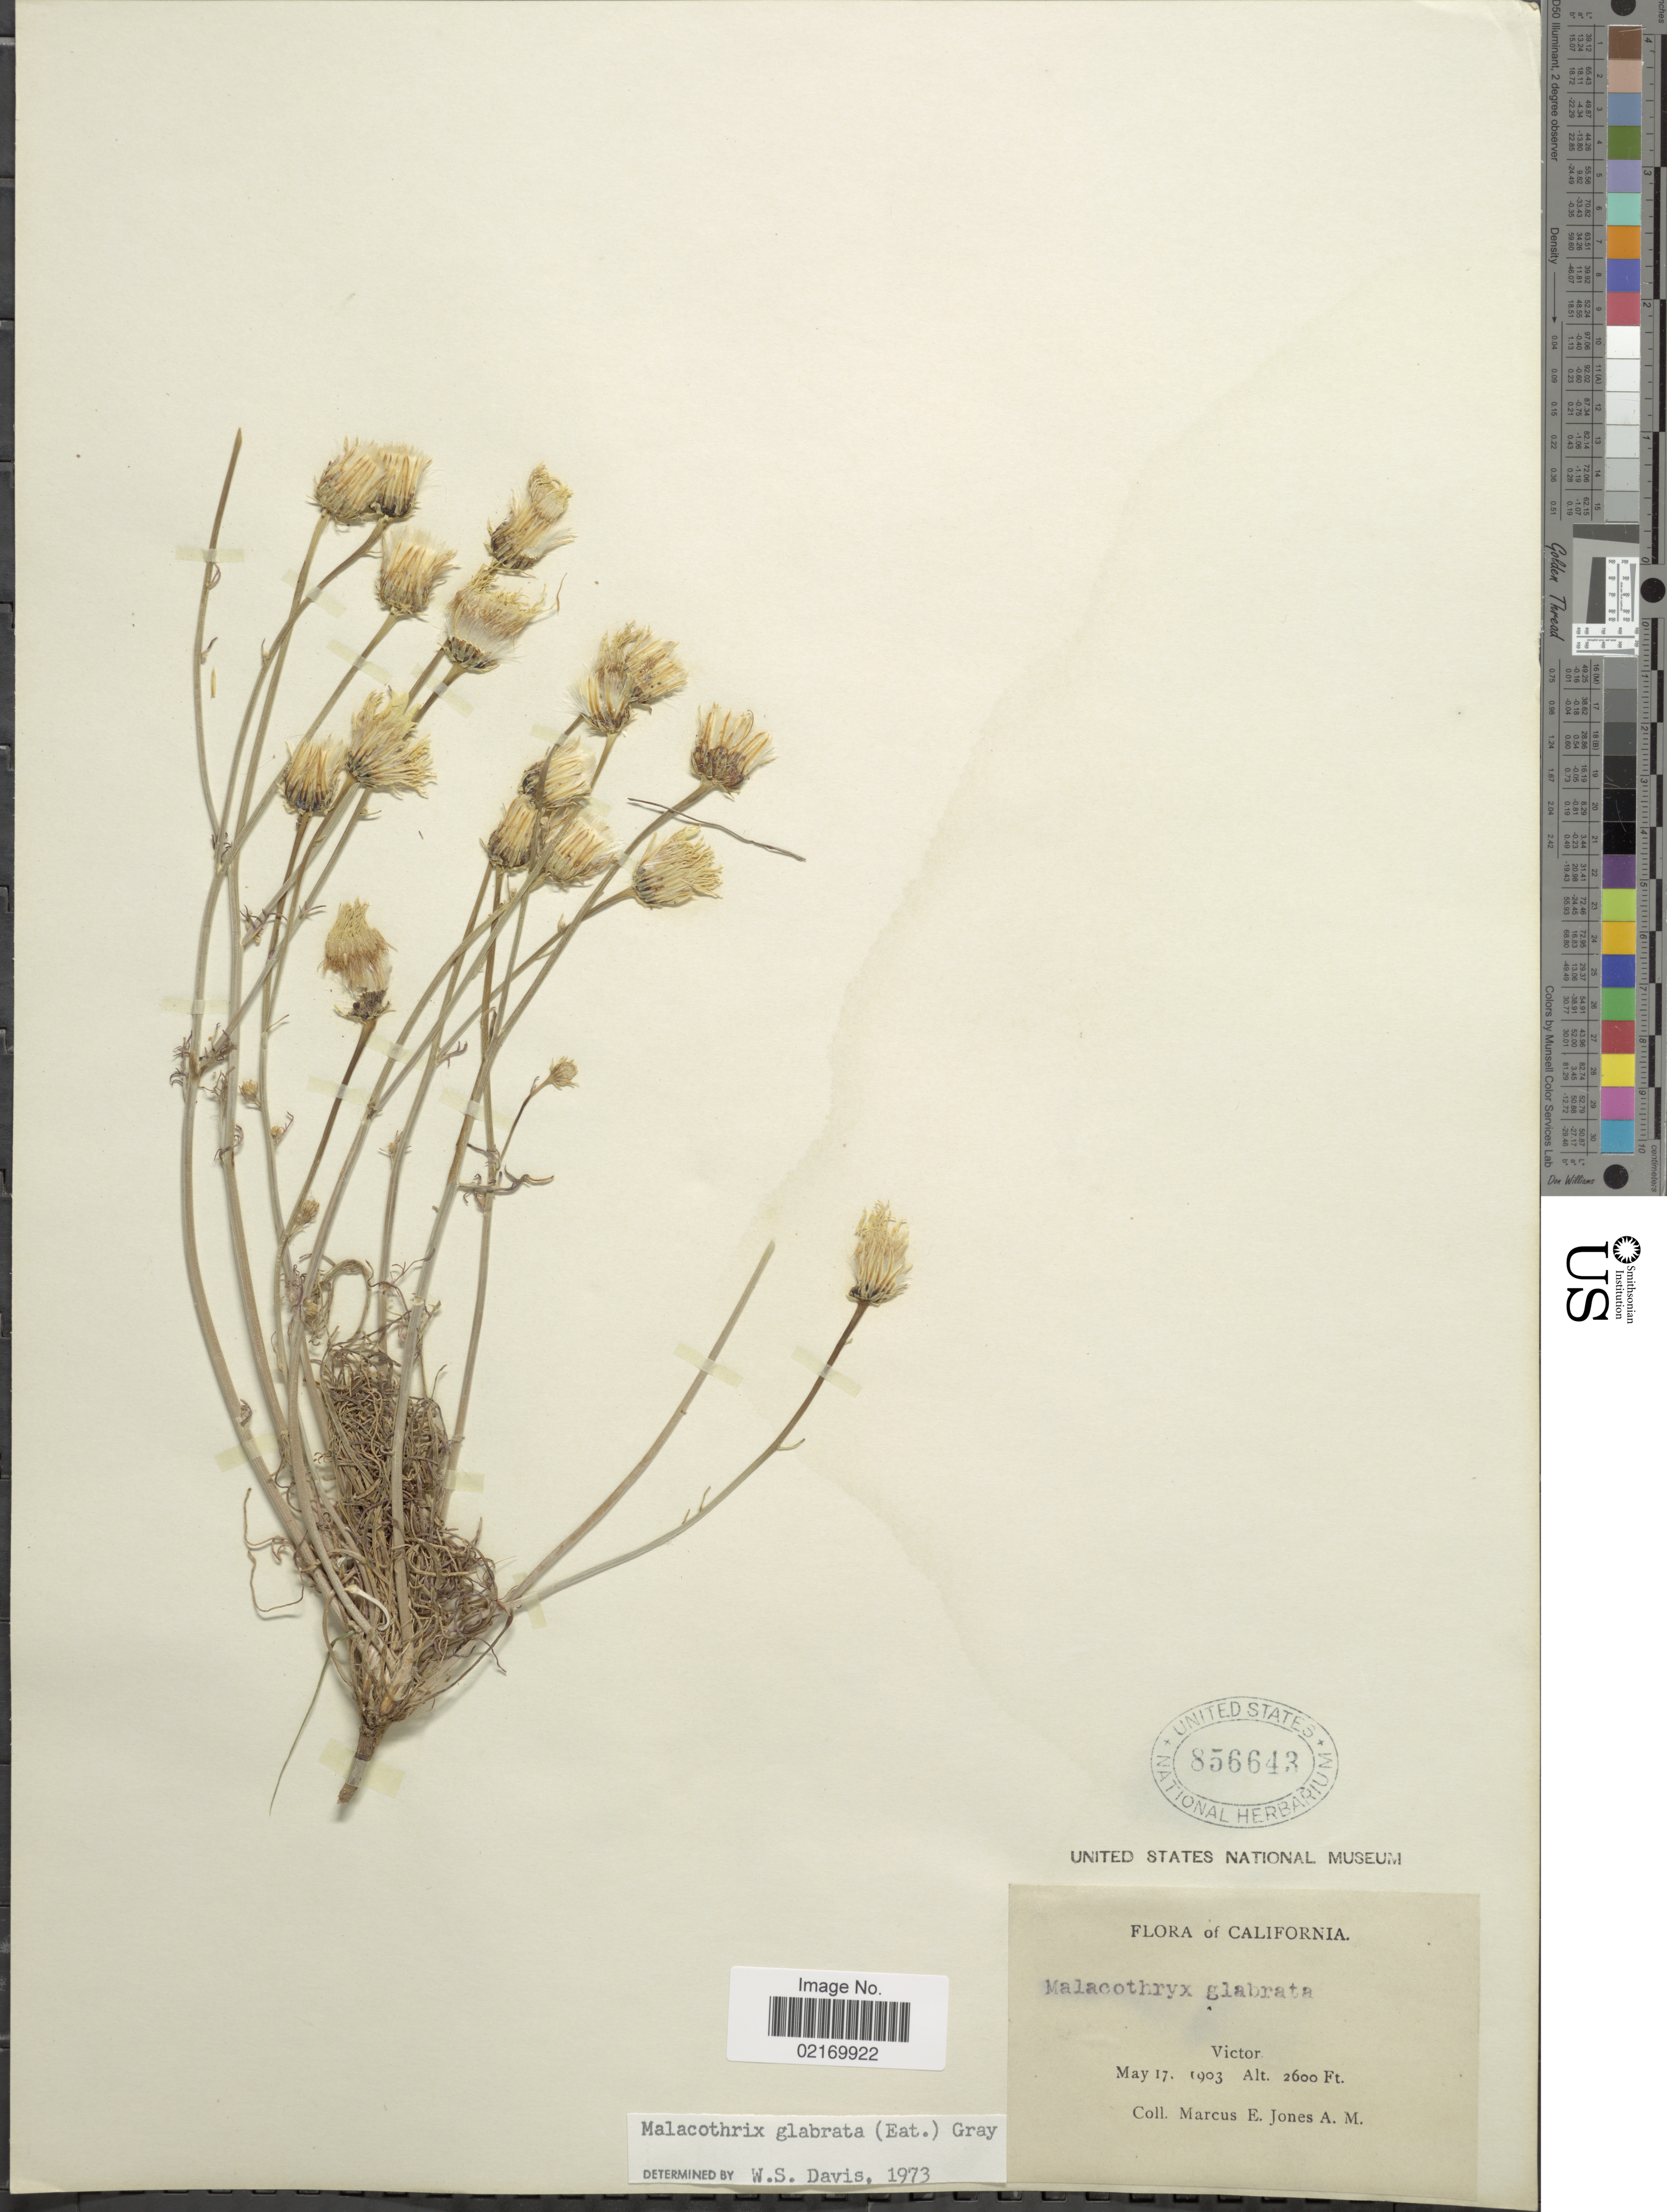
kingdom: Plantae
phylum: Tracheophyta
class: Magnoliopsida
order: Asterales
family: Asteraceae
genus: Malacothrix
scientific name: Malacothrix glabrata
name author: (A. Gray ex D.C. Eaton) A. Gray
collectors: M. E. Jones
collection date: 1903-05-17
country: United States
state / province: California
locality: Victor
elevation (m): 792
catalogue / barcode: US 856643